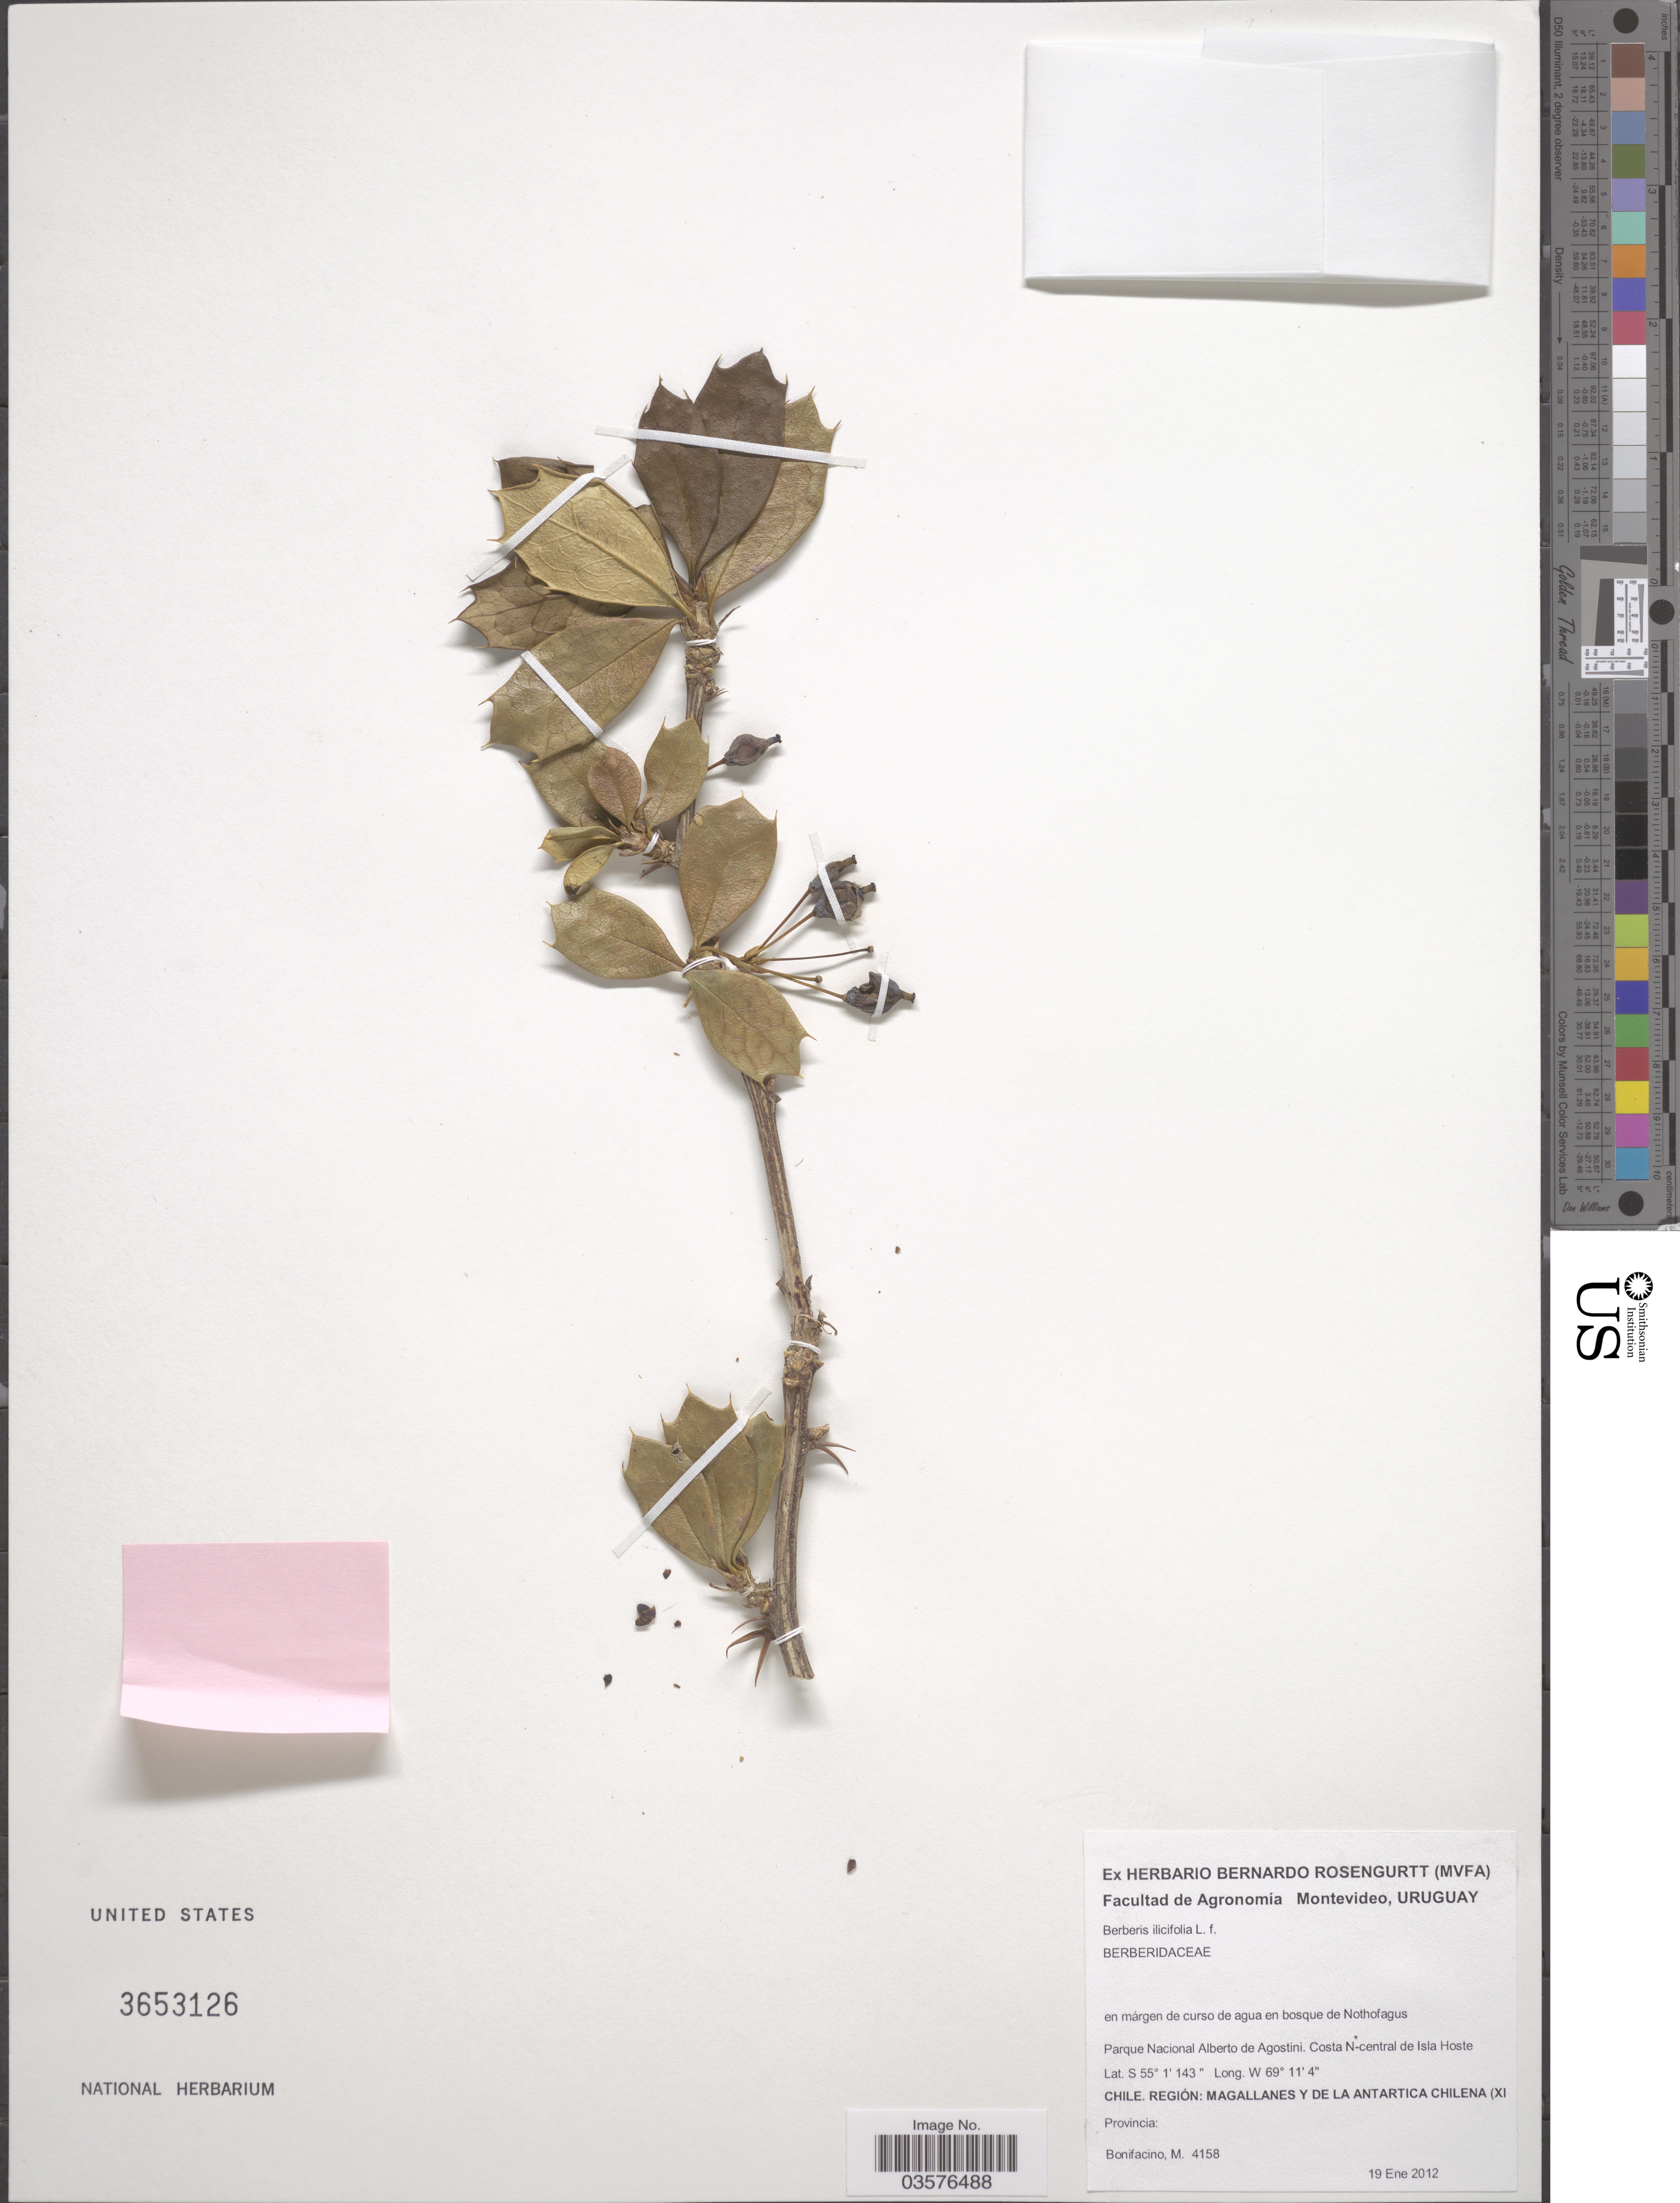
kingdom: Plantae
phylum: Tracheophyta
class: Magnoliopsida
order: Ranunculales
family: Berberidaceae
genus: Berberis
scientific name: Berberis ilicifolia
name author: L. f.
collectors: M. Bonifacino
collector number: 4158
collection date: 2012-01-19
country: Chile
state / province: Magallanes y de la Antártica Chilena (XII)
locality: Parque Nacional Alberto de Agostini. Costa N-central de Isla Hoste.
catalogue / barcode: US 3653126